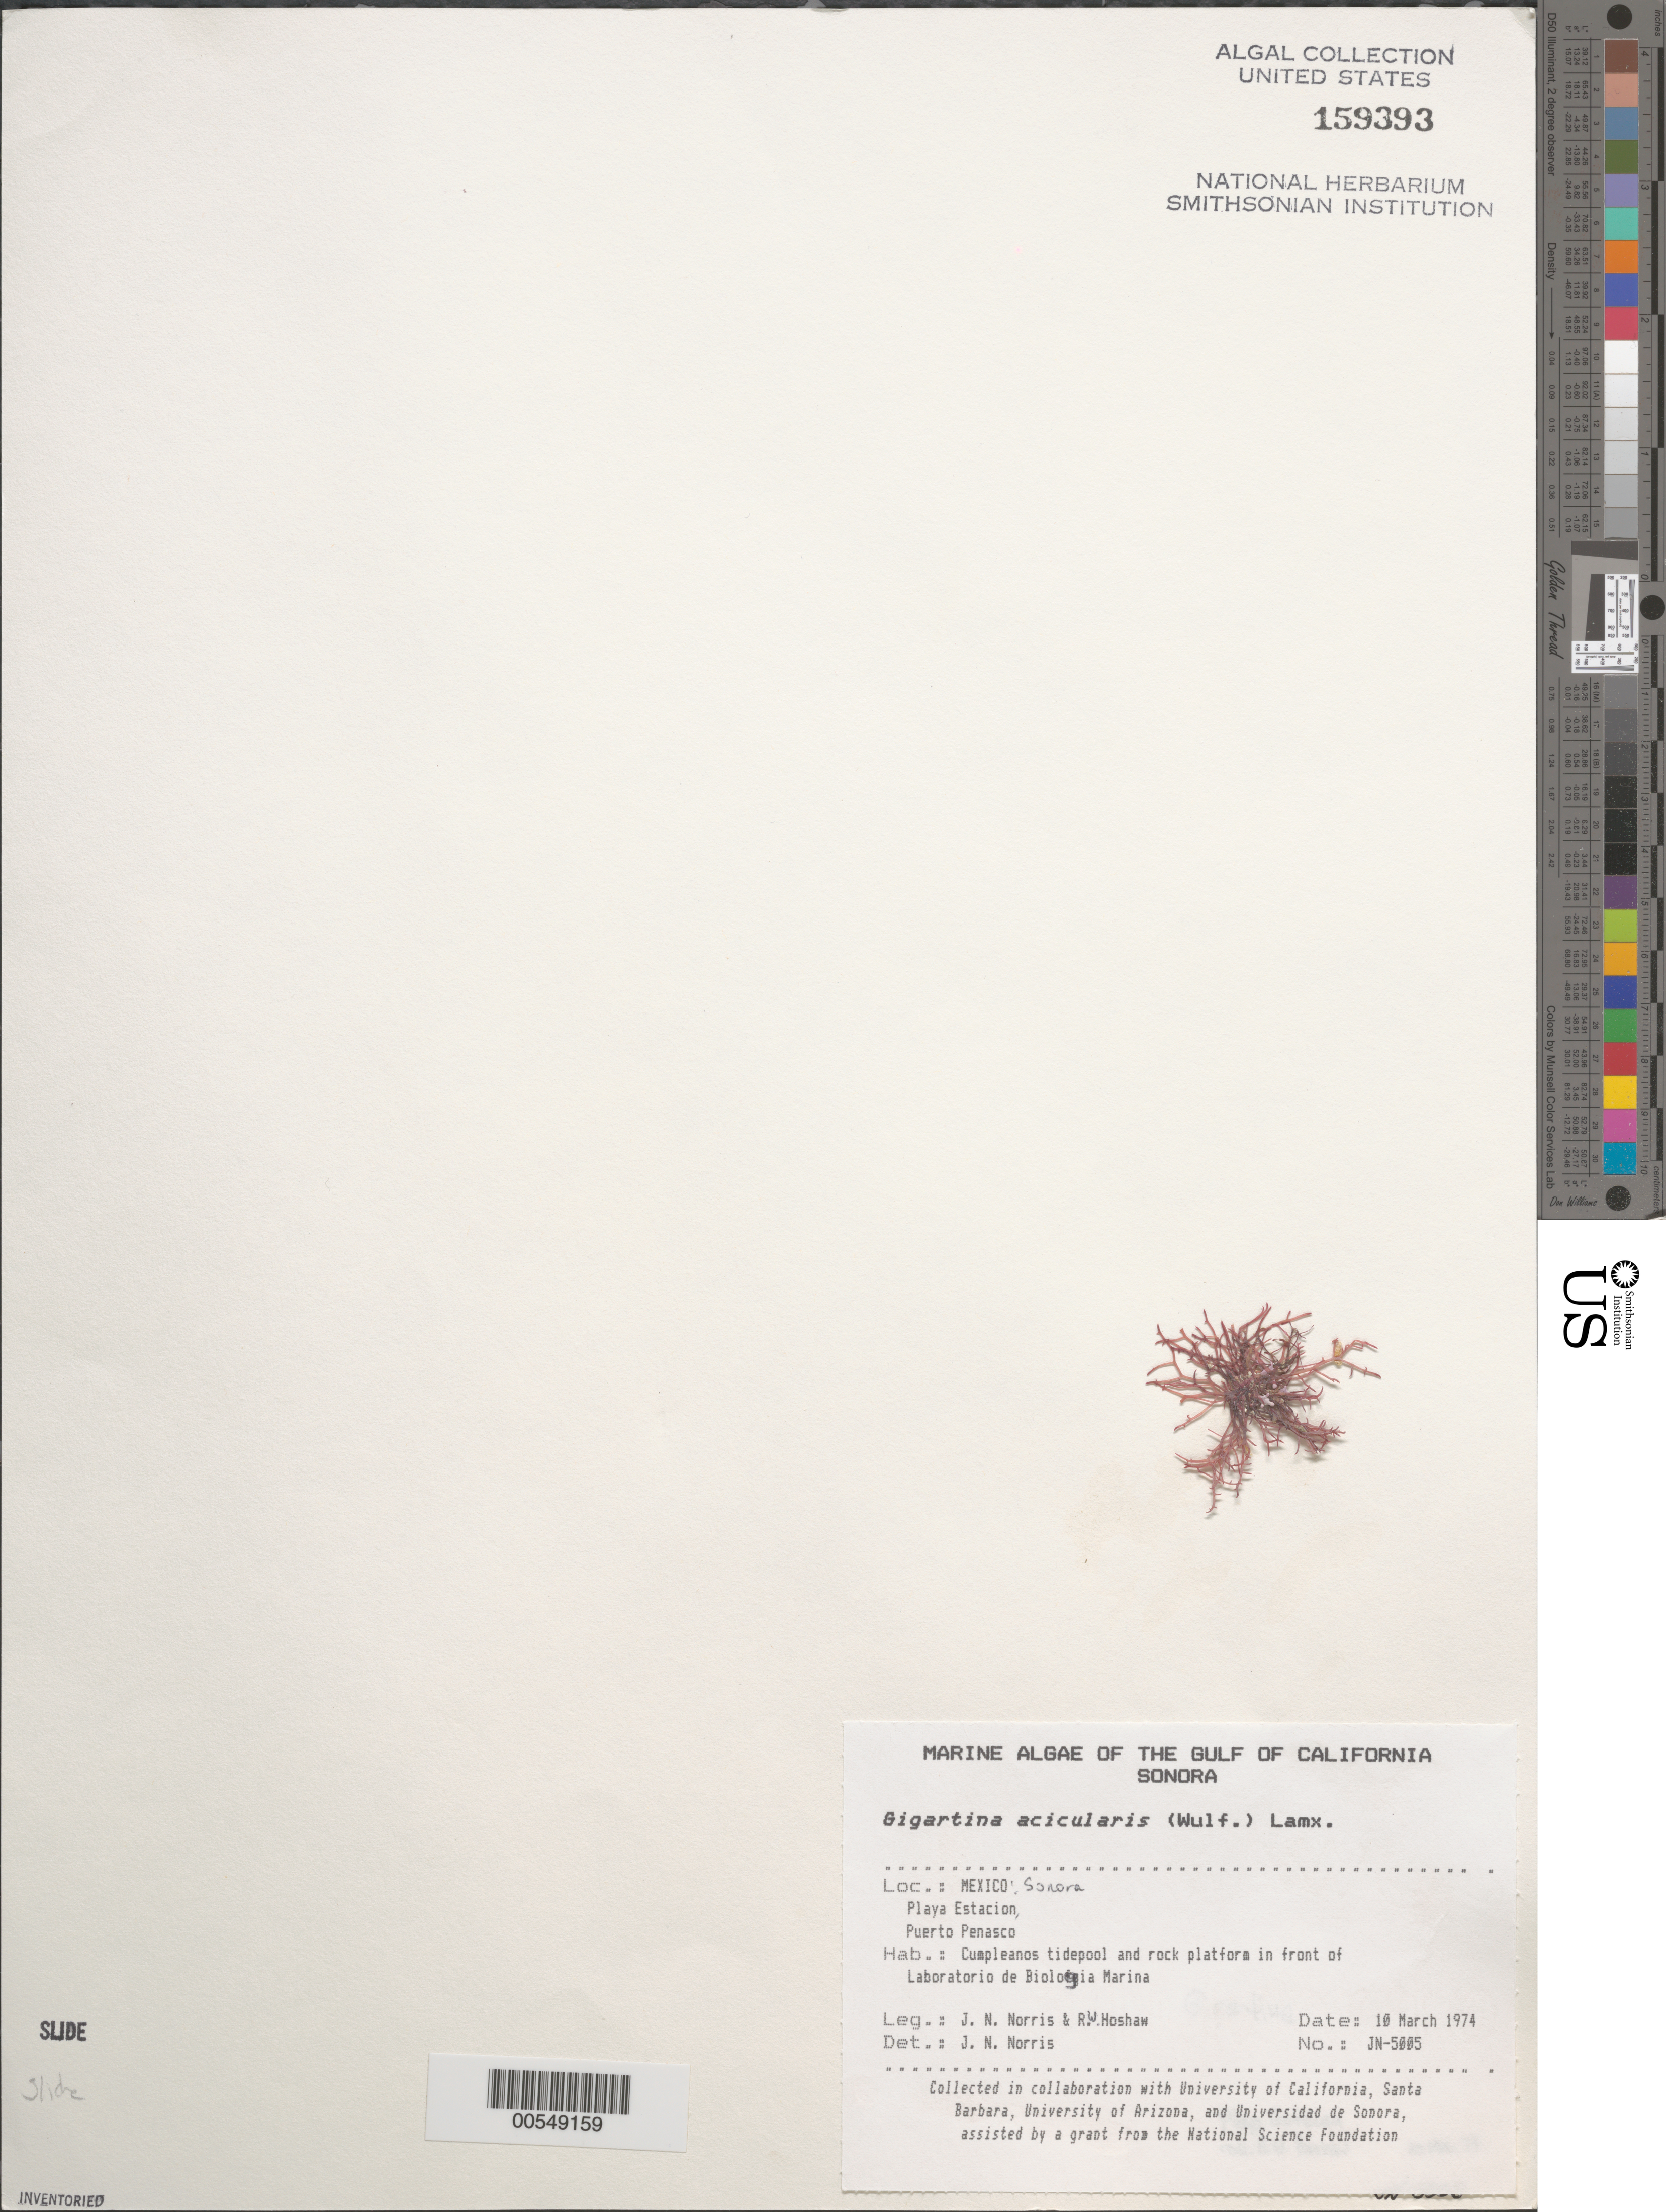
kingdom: Plantae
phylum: Rhodophyta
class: Florideophyceae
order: Gigartinales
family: Gigartinaceae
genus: Chondracanthus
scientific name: Chondracanthus acicularis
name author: (Roth) Fredericq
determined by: Algae name updating Project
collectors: J. N. Norris & R. Hoshaw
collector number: JN-5005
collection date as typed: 10 Mar 1974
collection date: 1974-03-10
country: Mexico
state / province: Sonora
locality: Playa Estacion, Puerto Penasco, Cumpleanos Tide Pool and Laboratorio de Biologia Marina shore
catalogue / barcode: US 159393